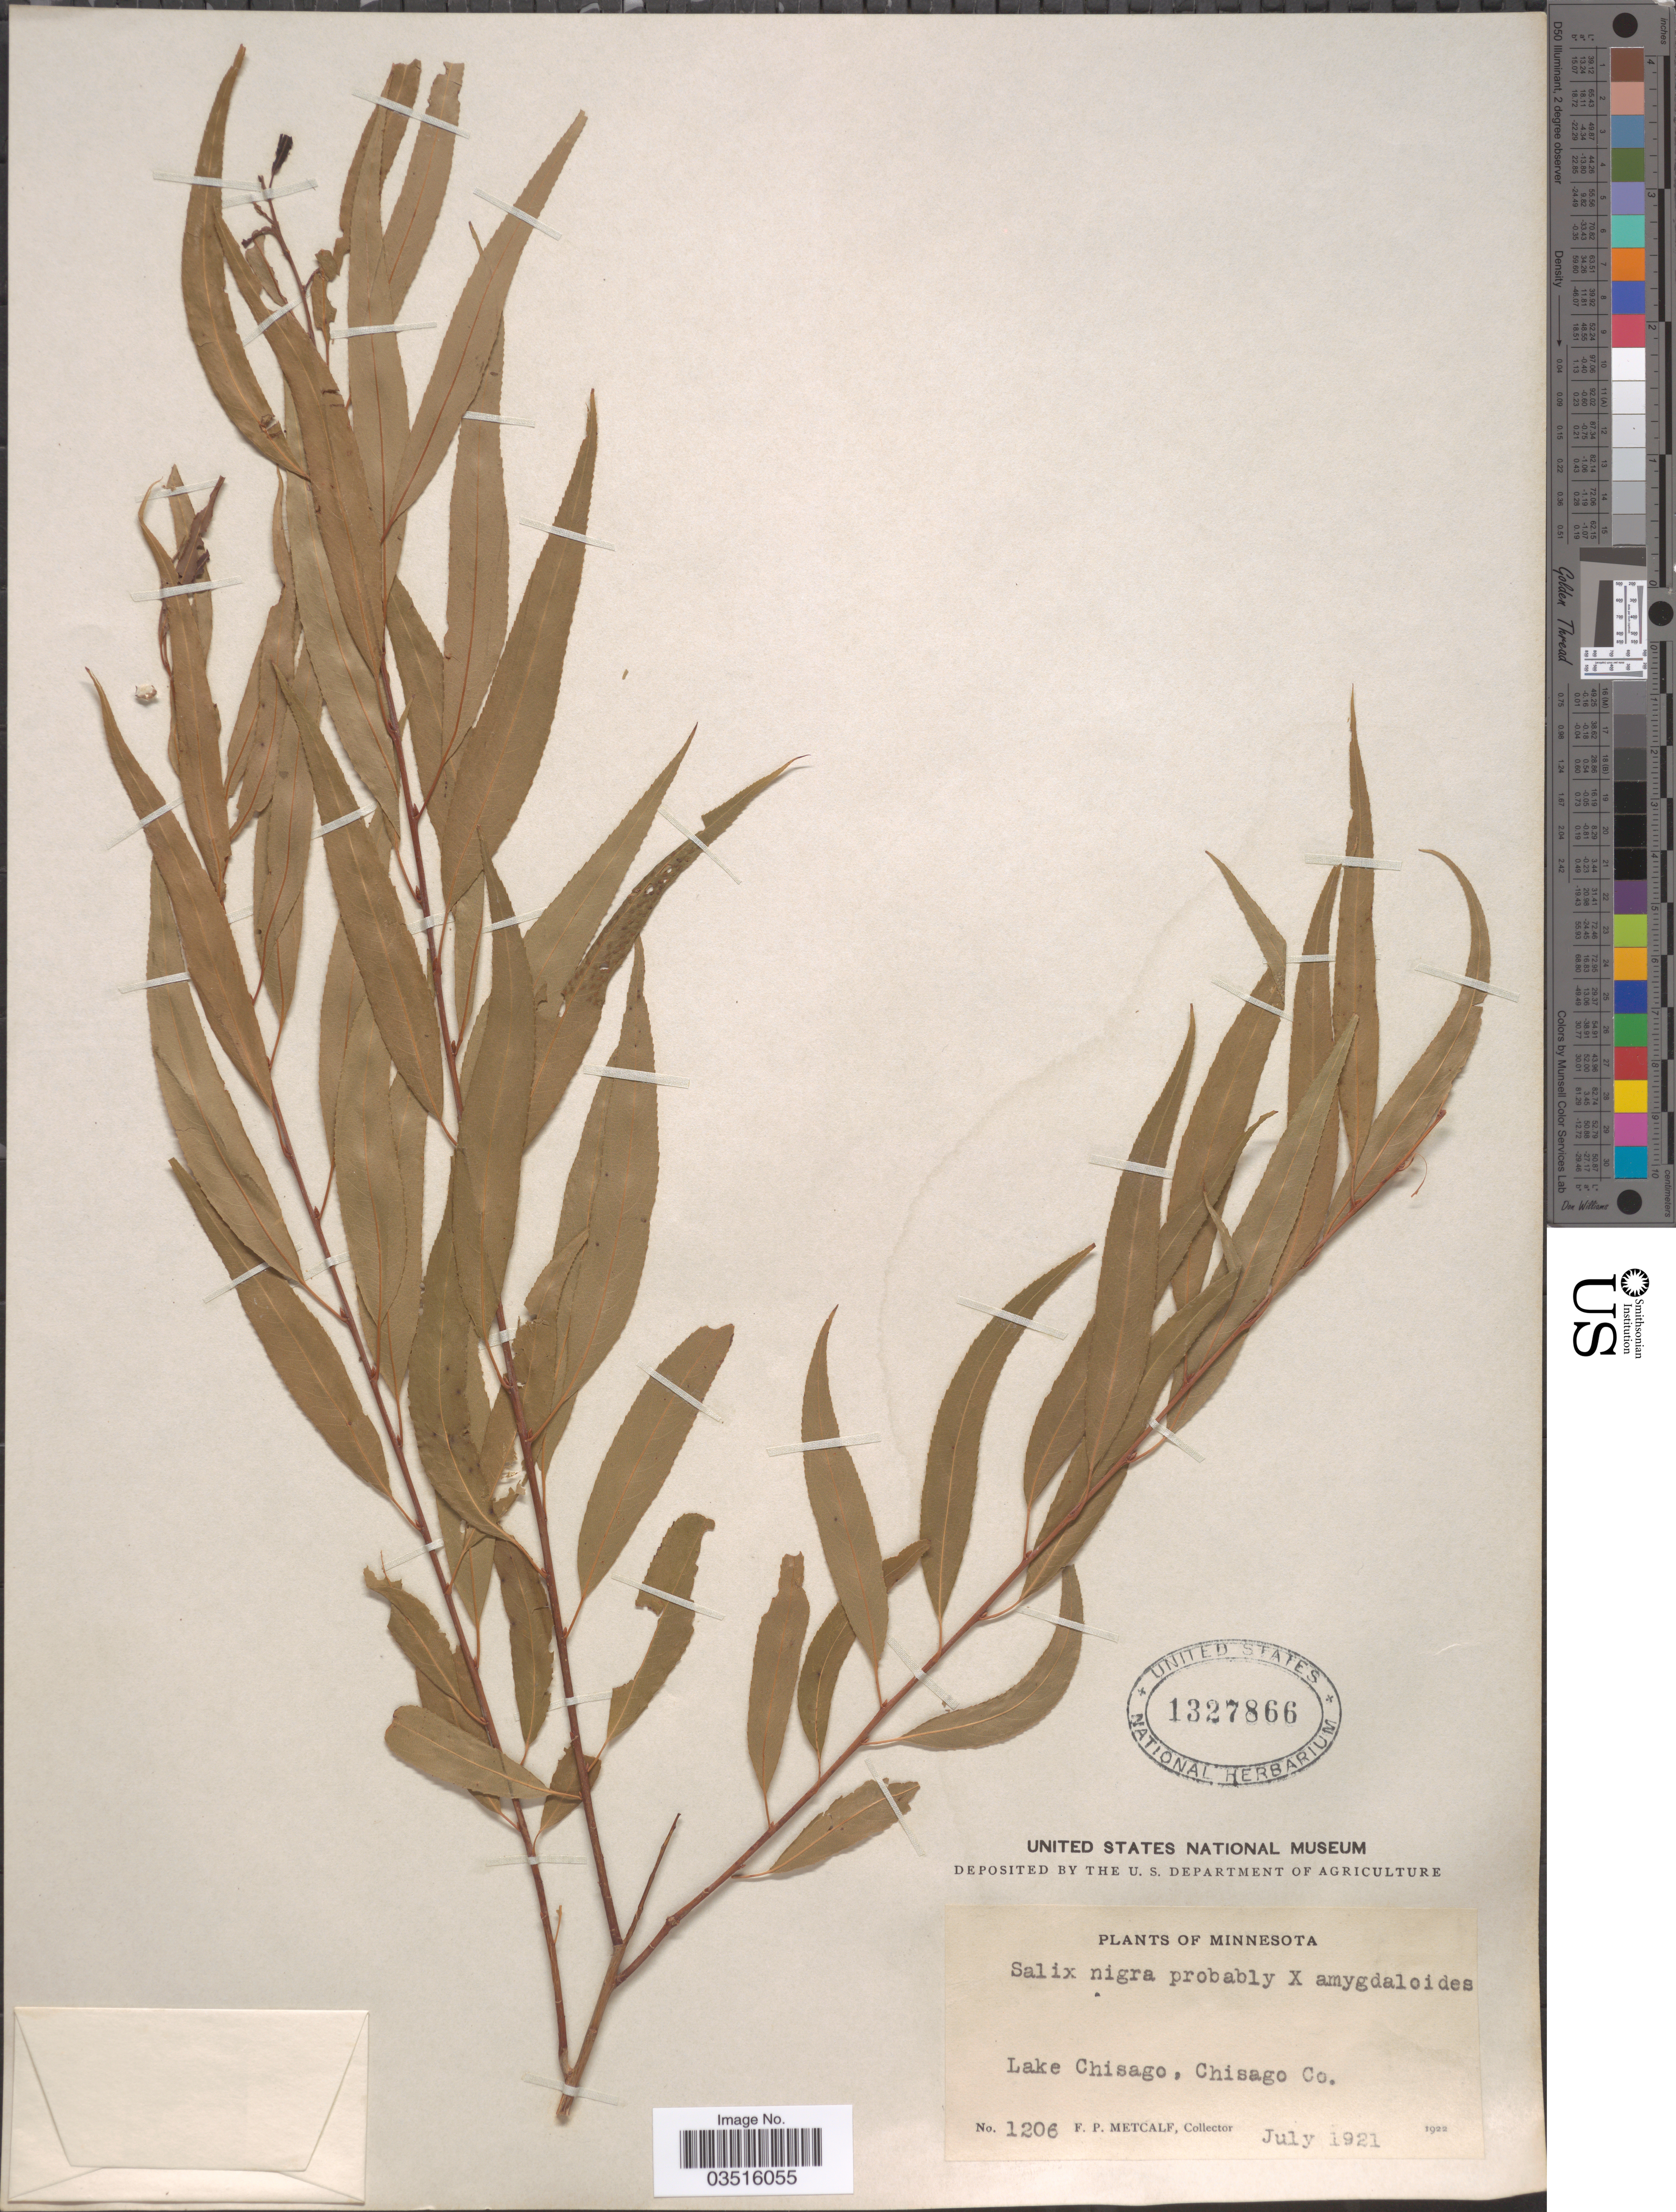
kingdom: Plantae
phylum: Tracheophyta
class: Magnoliopsida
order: Malpighiales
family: Salicaceae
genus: Salix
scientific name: Salix nigra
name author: Marshall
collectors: F. Metcalf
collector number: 1206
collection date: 1921-07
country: United States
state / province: Minnesota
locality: Lake Chisago, Chisago Co.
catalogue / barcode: US 1327866